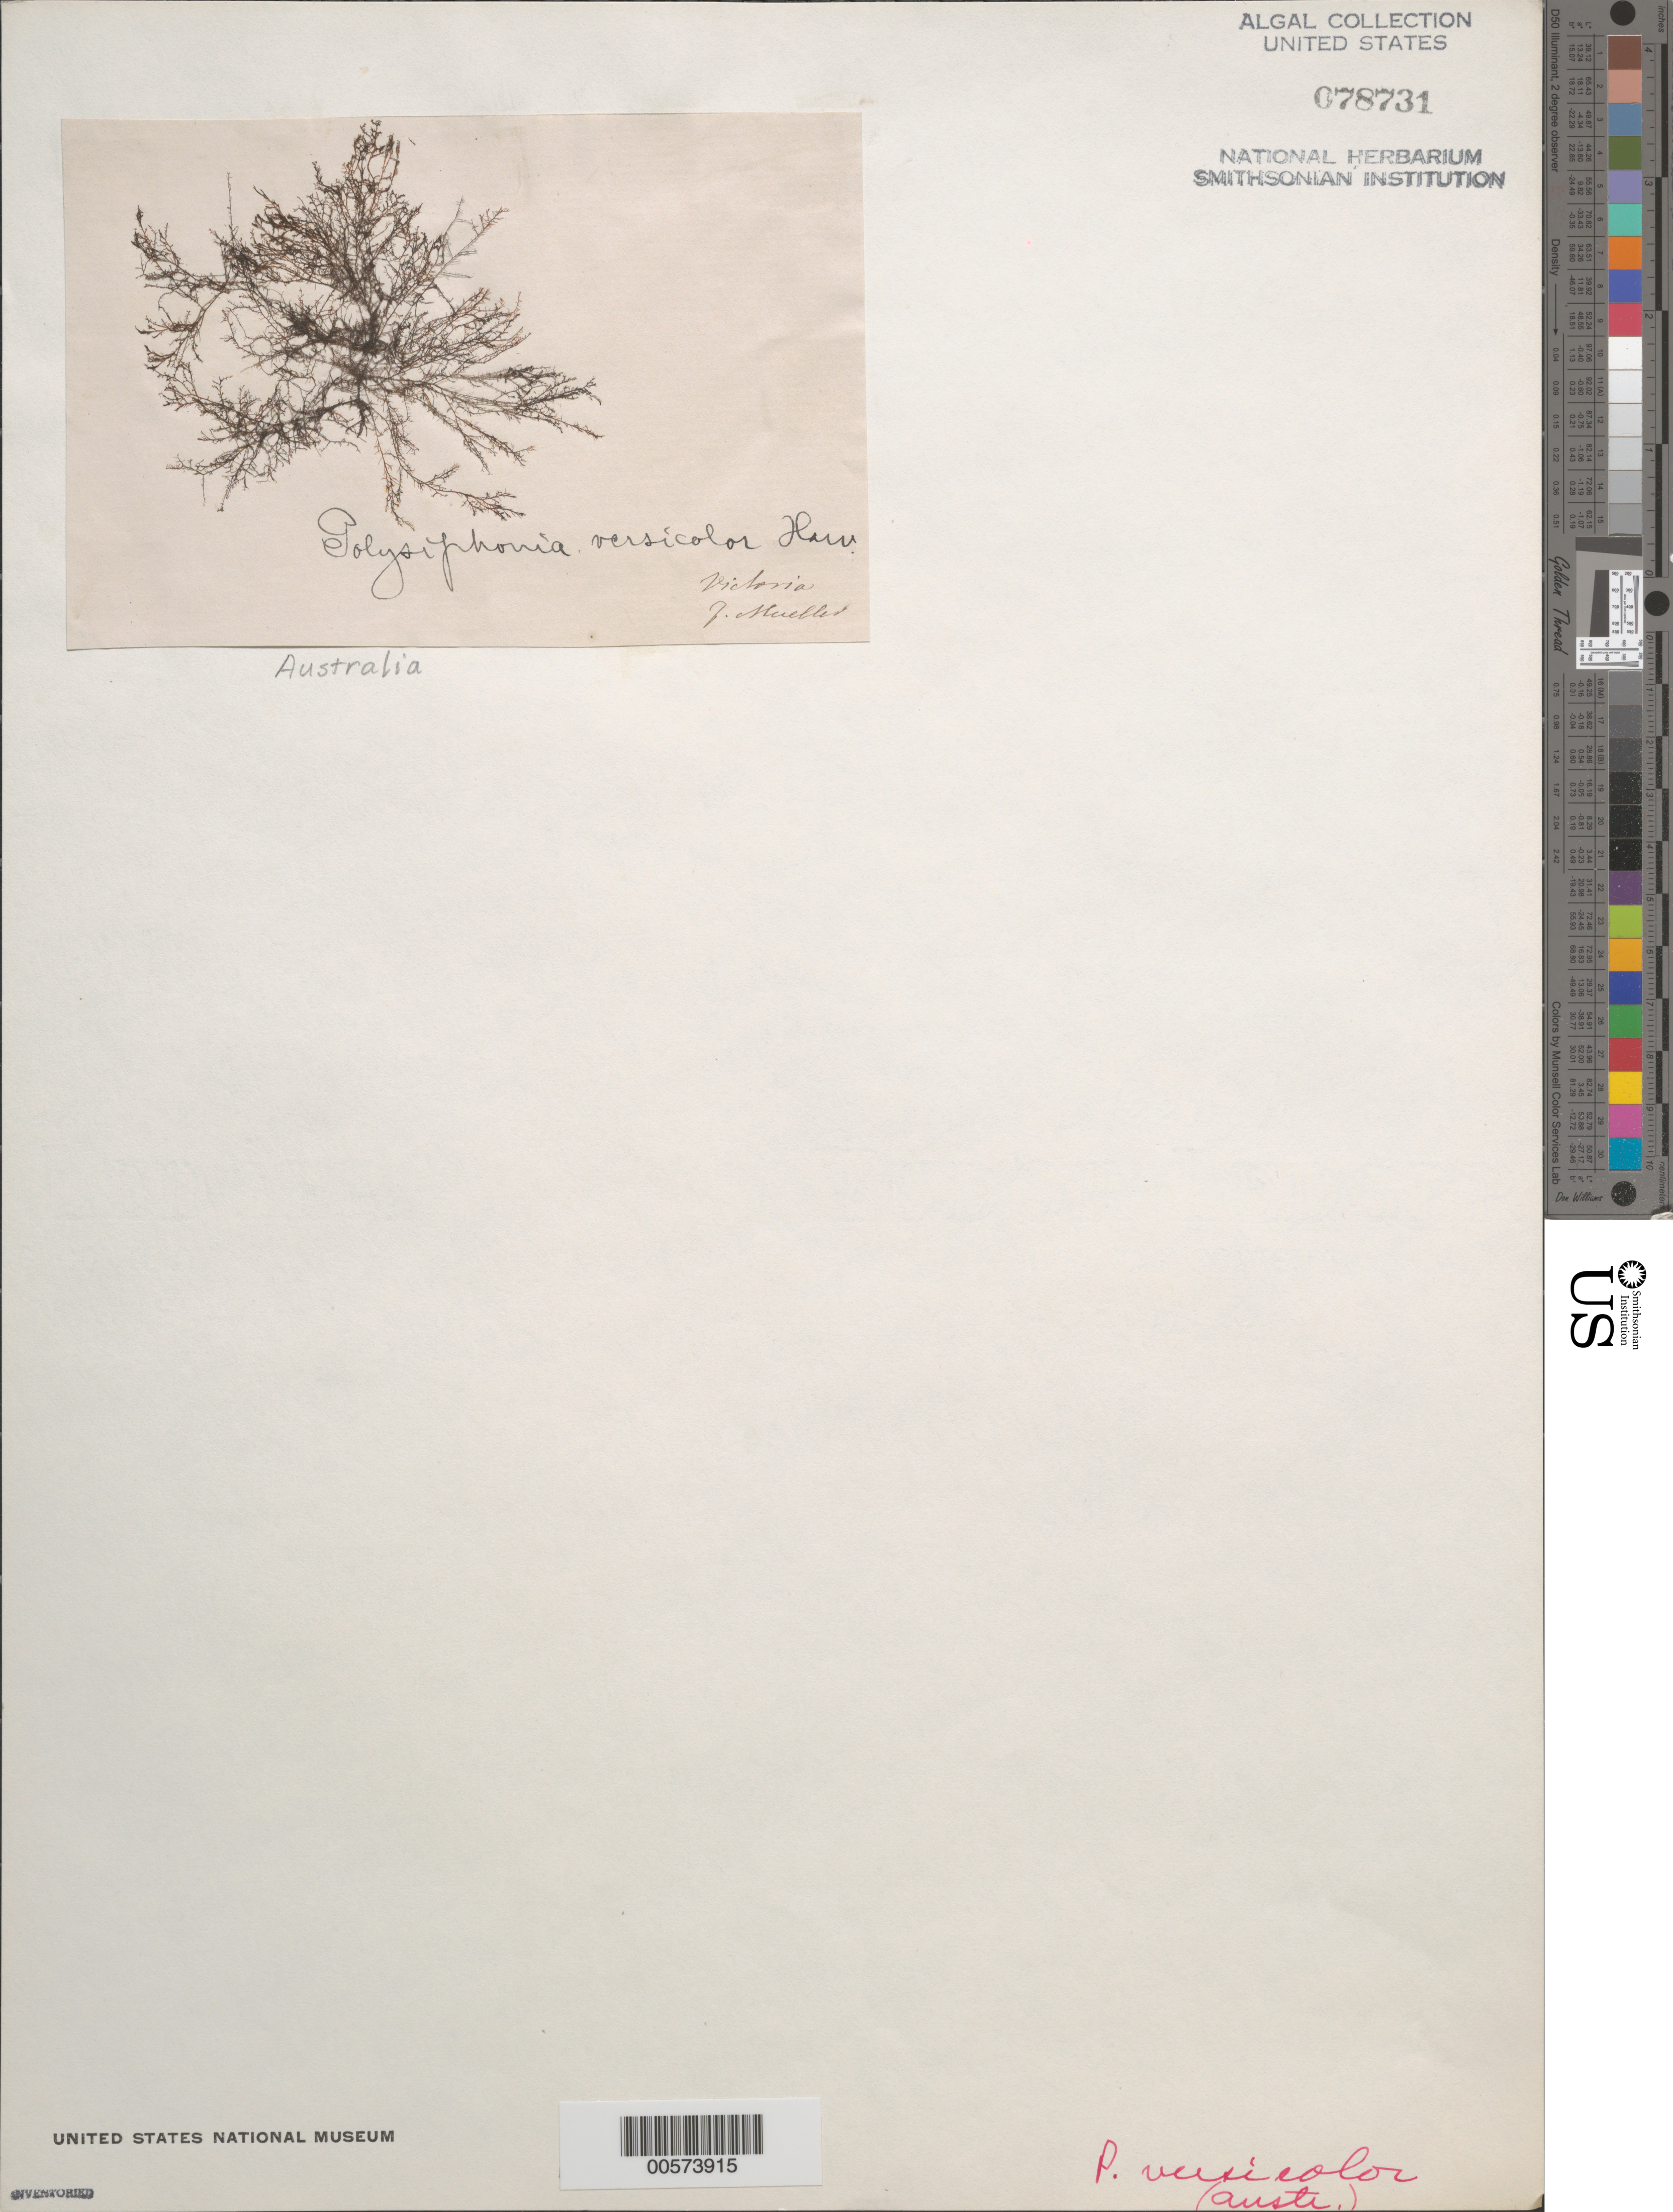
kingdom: Plantae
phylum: Rhodophyta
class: Florideophyceae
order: Ceramiales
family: Rhodomelaceae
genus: Herposiphonia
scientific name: Herposiphonia versicolor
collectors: F. Mueller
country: Australia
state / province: Victoria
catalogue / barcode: US 78731